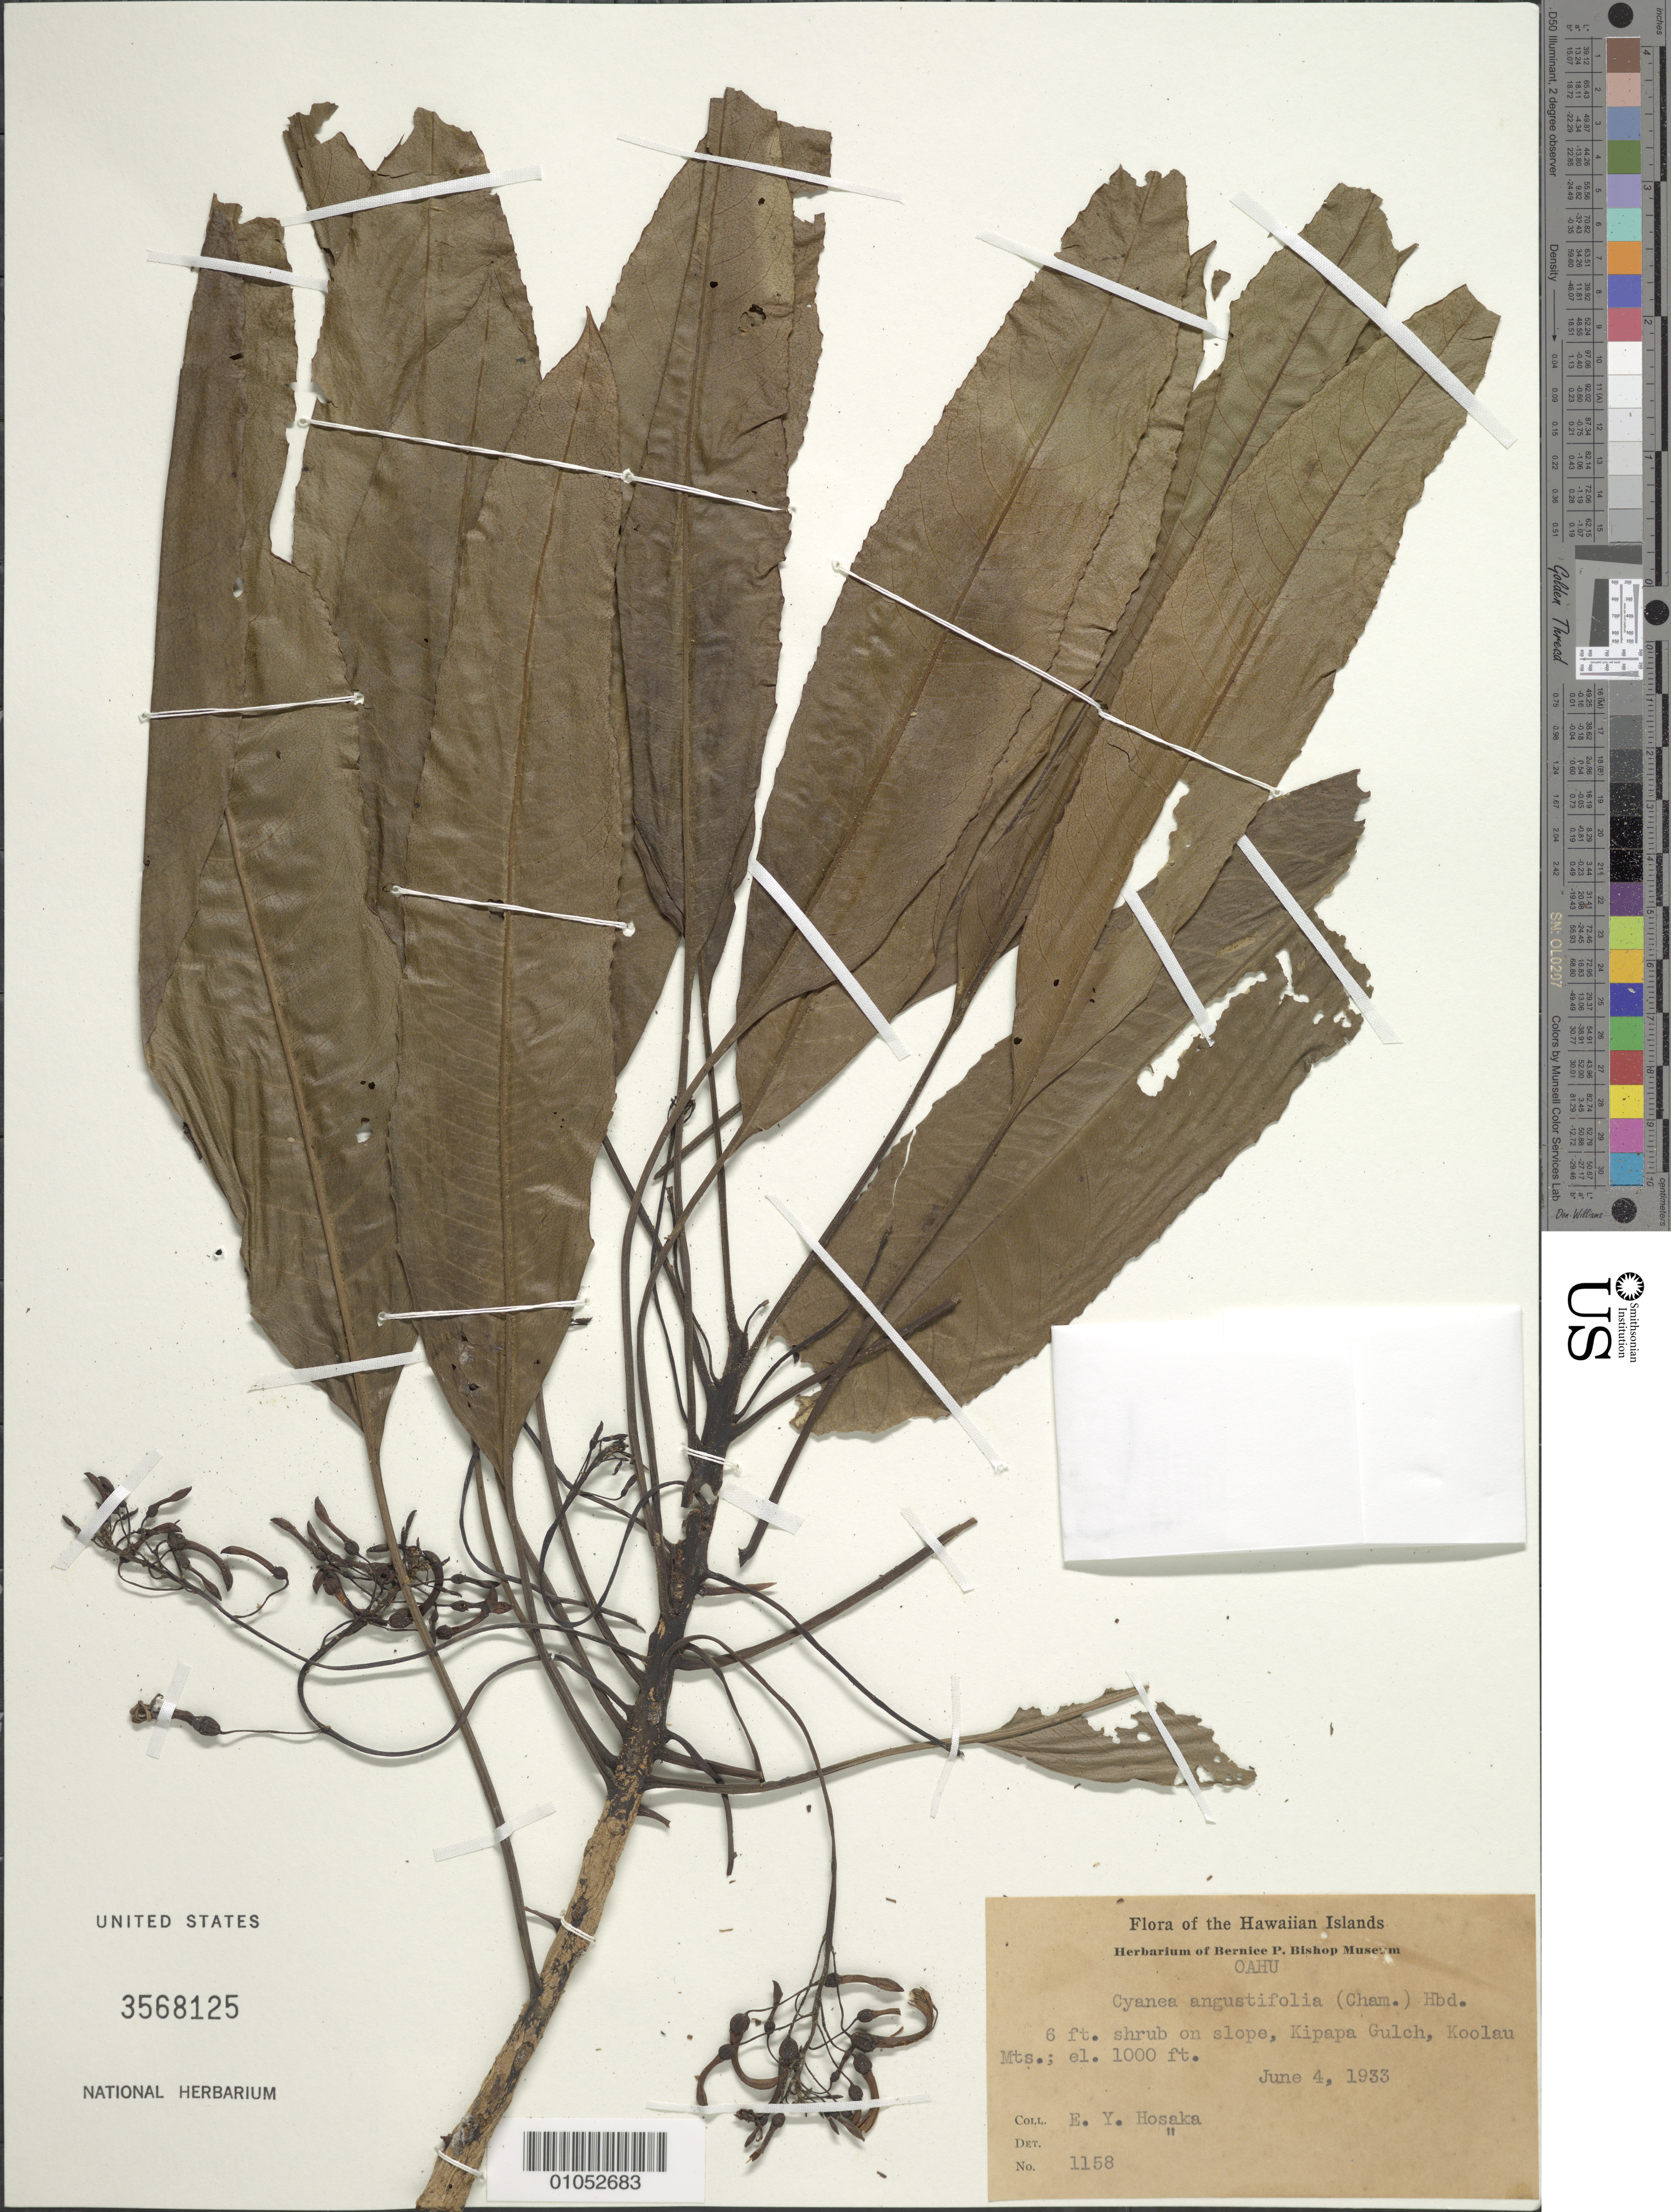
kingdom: Plantae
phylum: Tracheophyta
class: Magnoliopsida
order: Asterales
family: Campanulaceae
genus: Cyanea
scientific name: Cyanea angustifolia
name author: (Cham.) Hillebr.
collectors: E. Y. Hosaka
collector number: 1158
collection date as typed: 4 Jun 1933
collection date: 1933-06-04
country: United States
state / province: Hawaii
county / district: Honolulu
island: Oahu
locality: Kipapa Gulch, Koolau Mts.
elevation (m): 305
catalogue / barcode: US 3568125